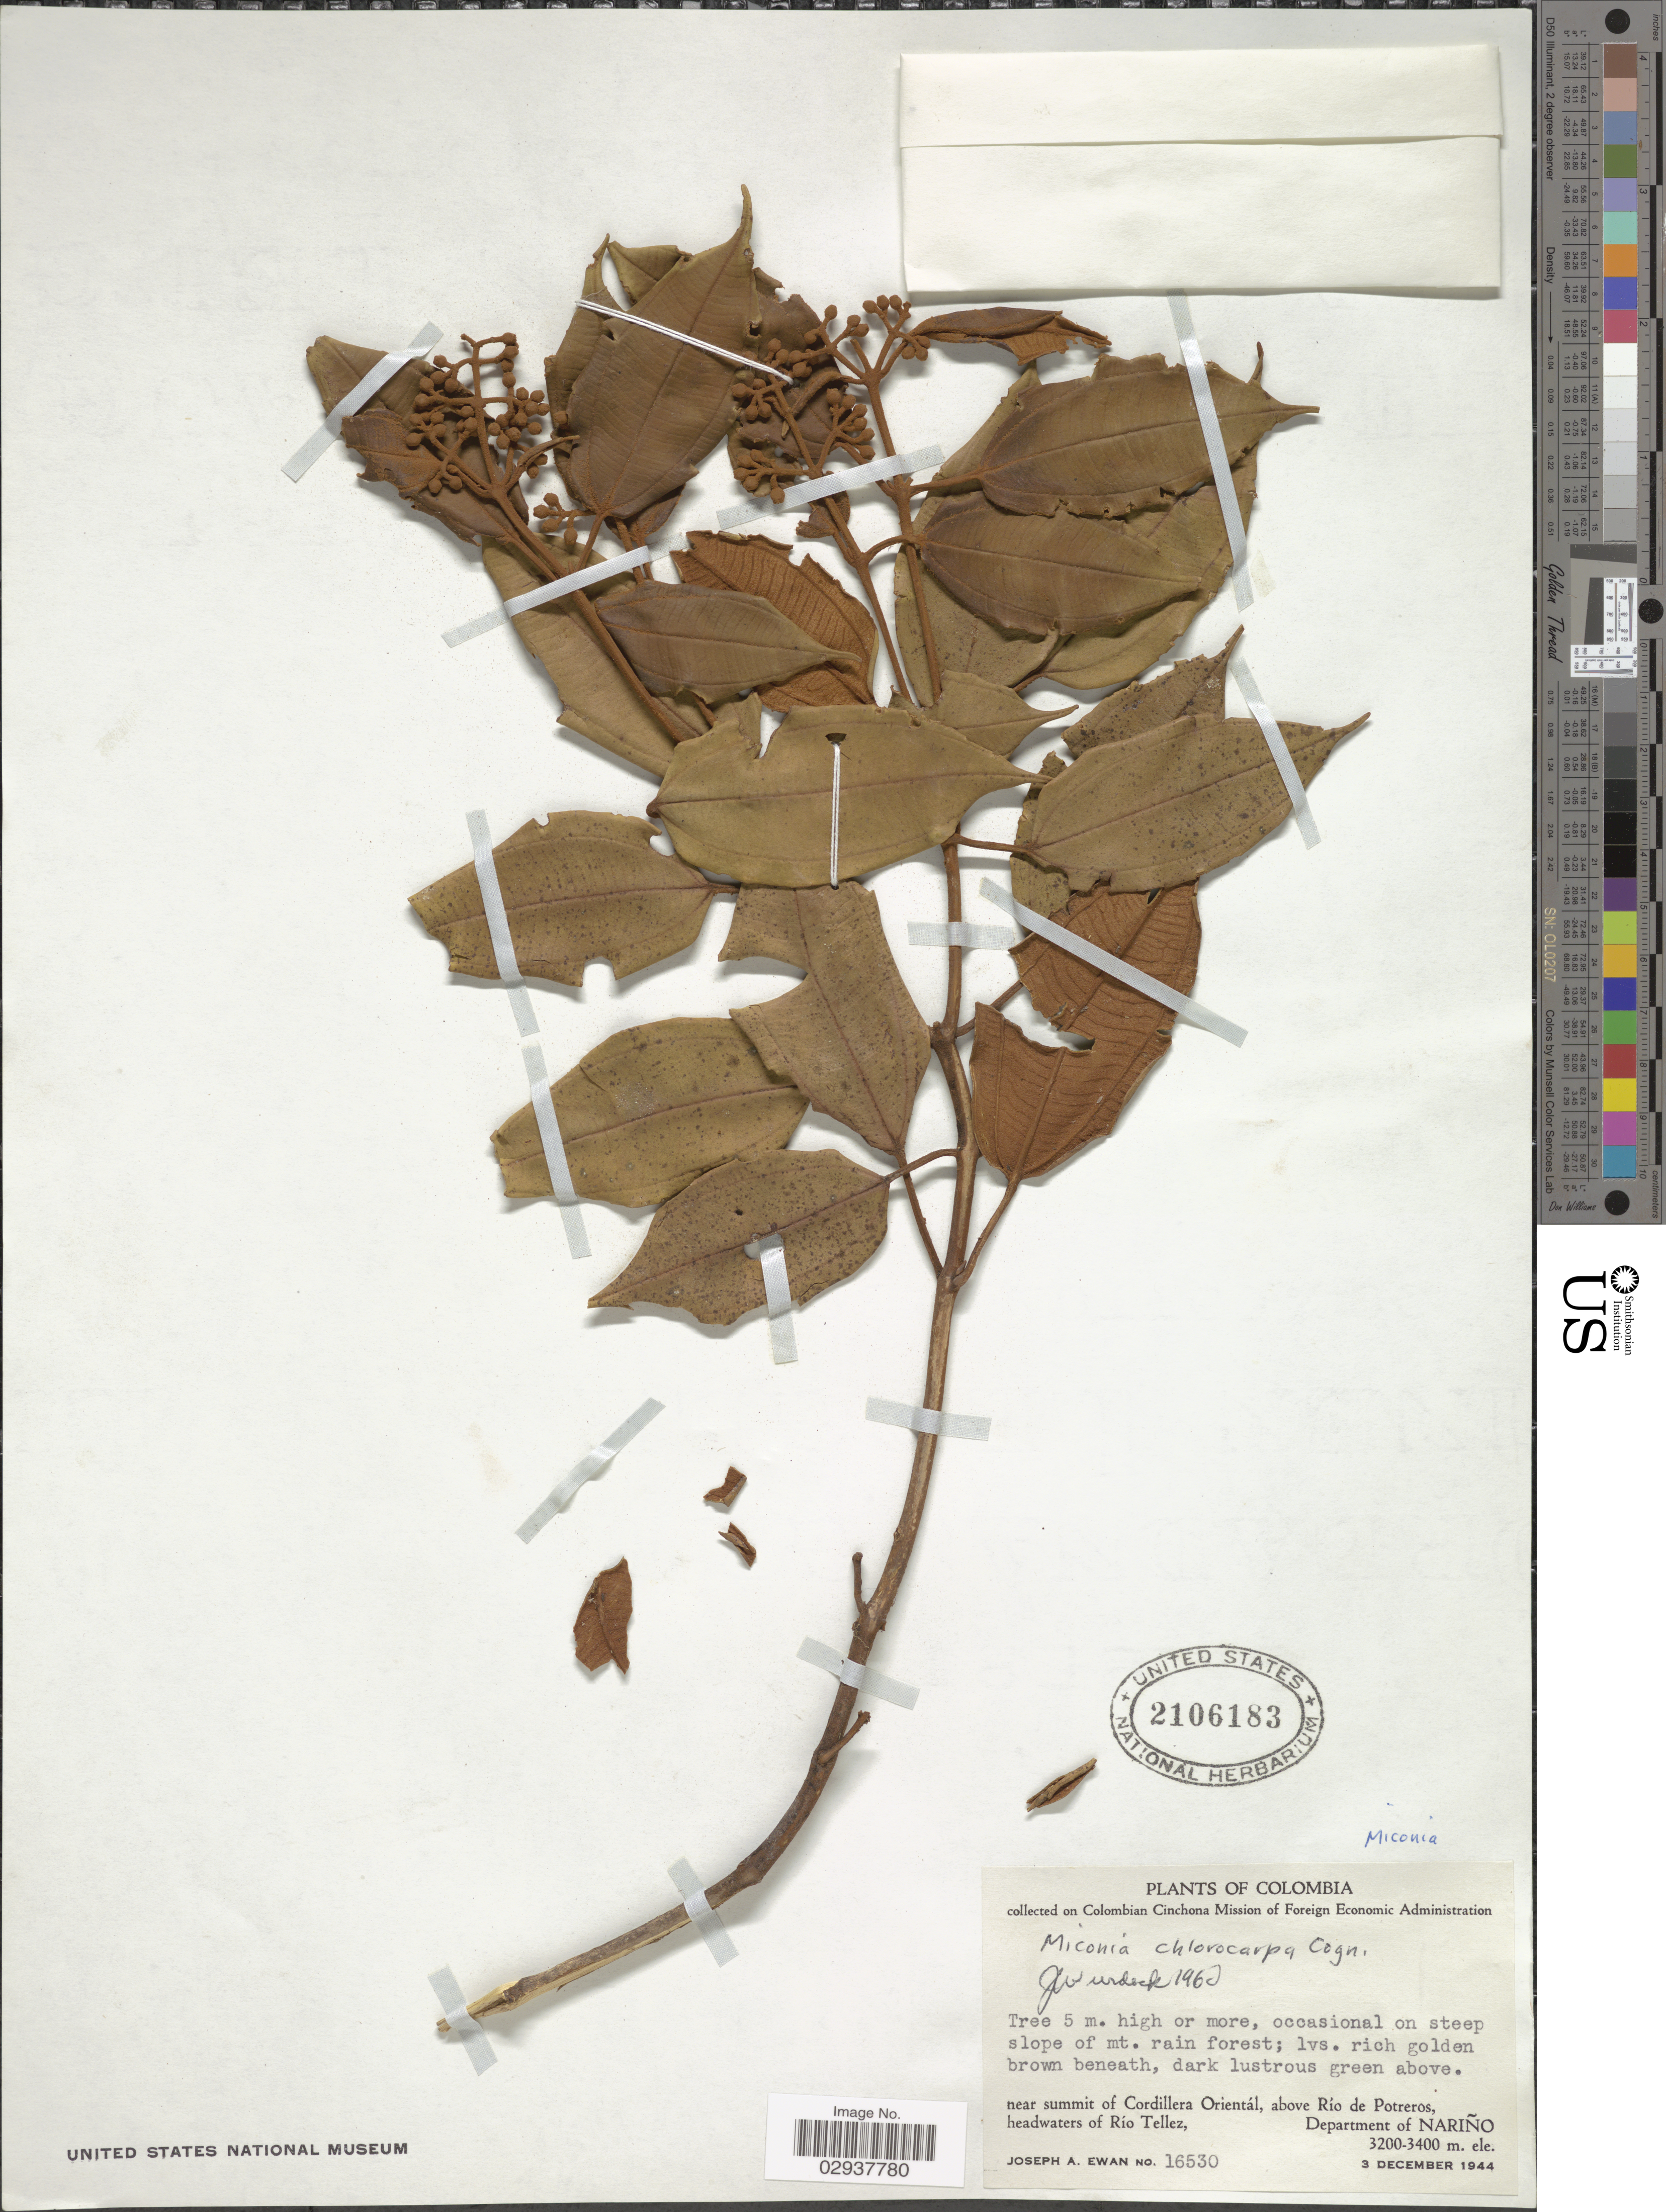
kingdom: Plantae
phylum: Tracheophyta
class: Magnoliopsida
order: Myrtales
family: Melastomataceae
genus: Miconia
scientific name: Miconia chlorocarpa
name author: Cogn.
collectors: J. A. Ewan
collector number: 16530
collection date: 1944-12-03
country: Colombia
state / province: Nariño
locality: Near summit of Cordillera Orientál, above Río de Potreros, headwaters of Río Tellez, Department of Nariño.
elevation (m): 3200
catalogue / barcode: US 2106183